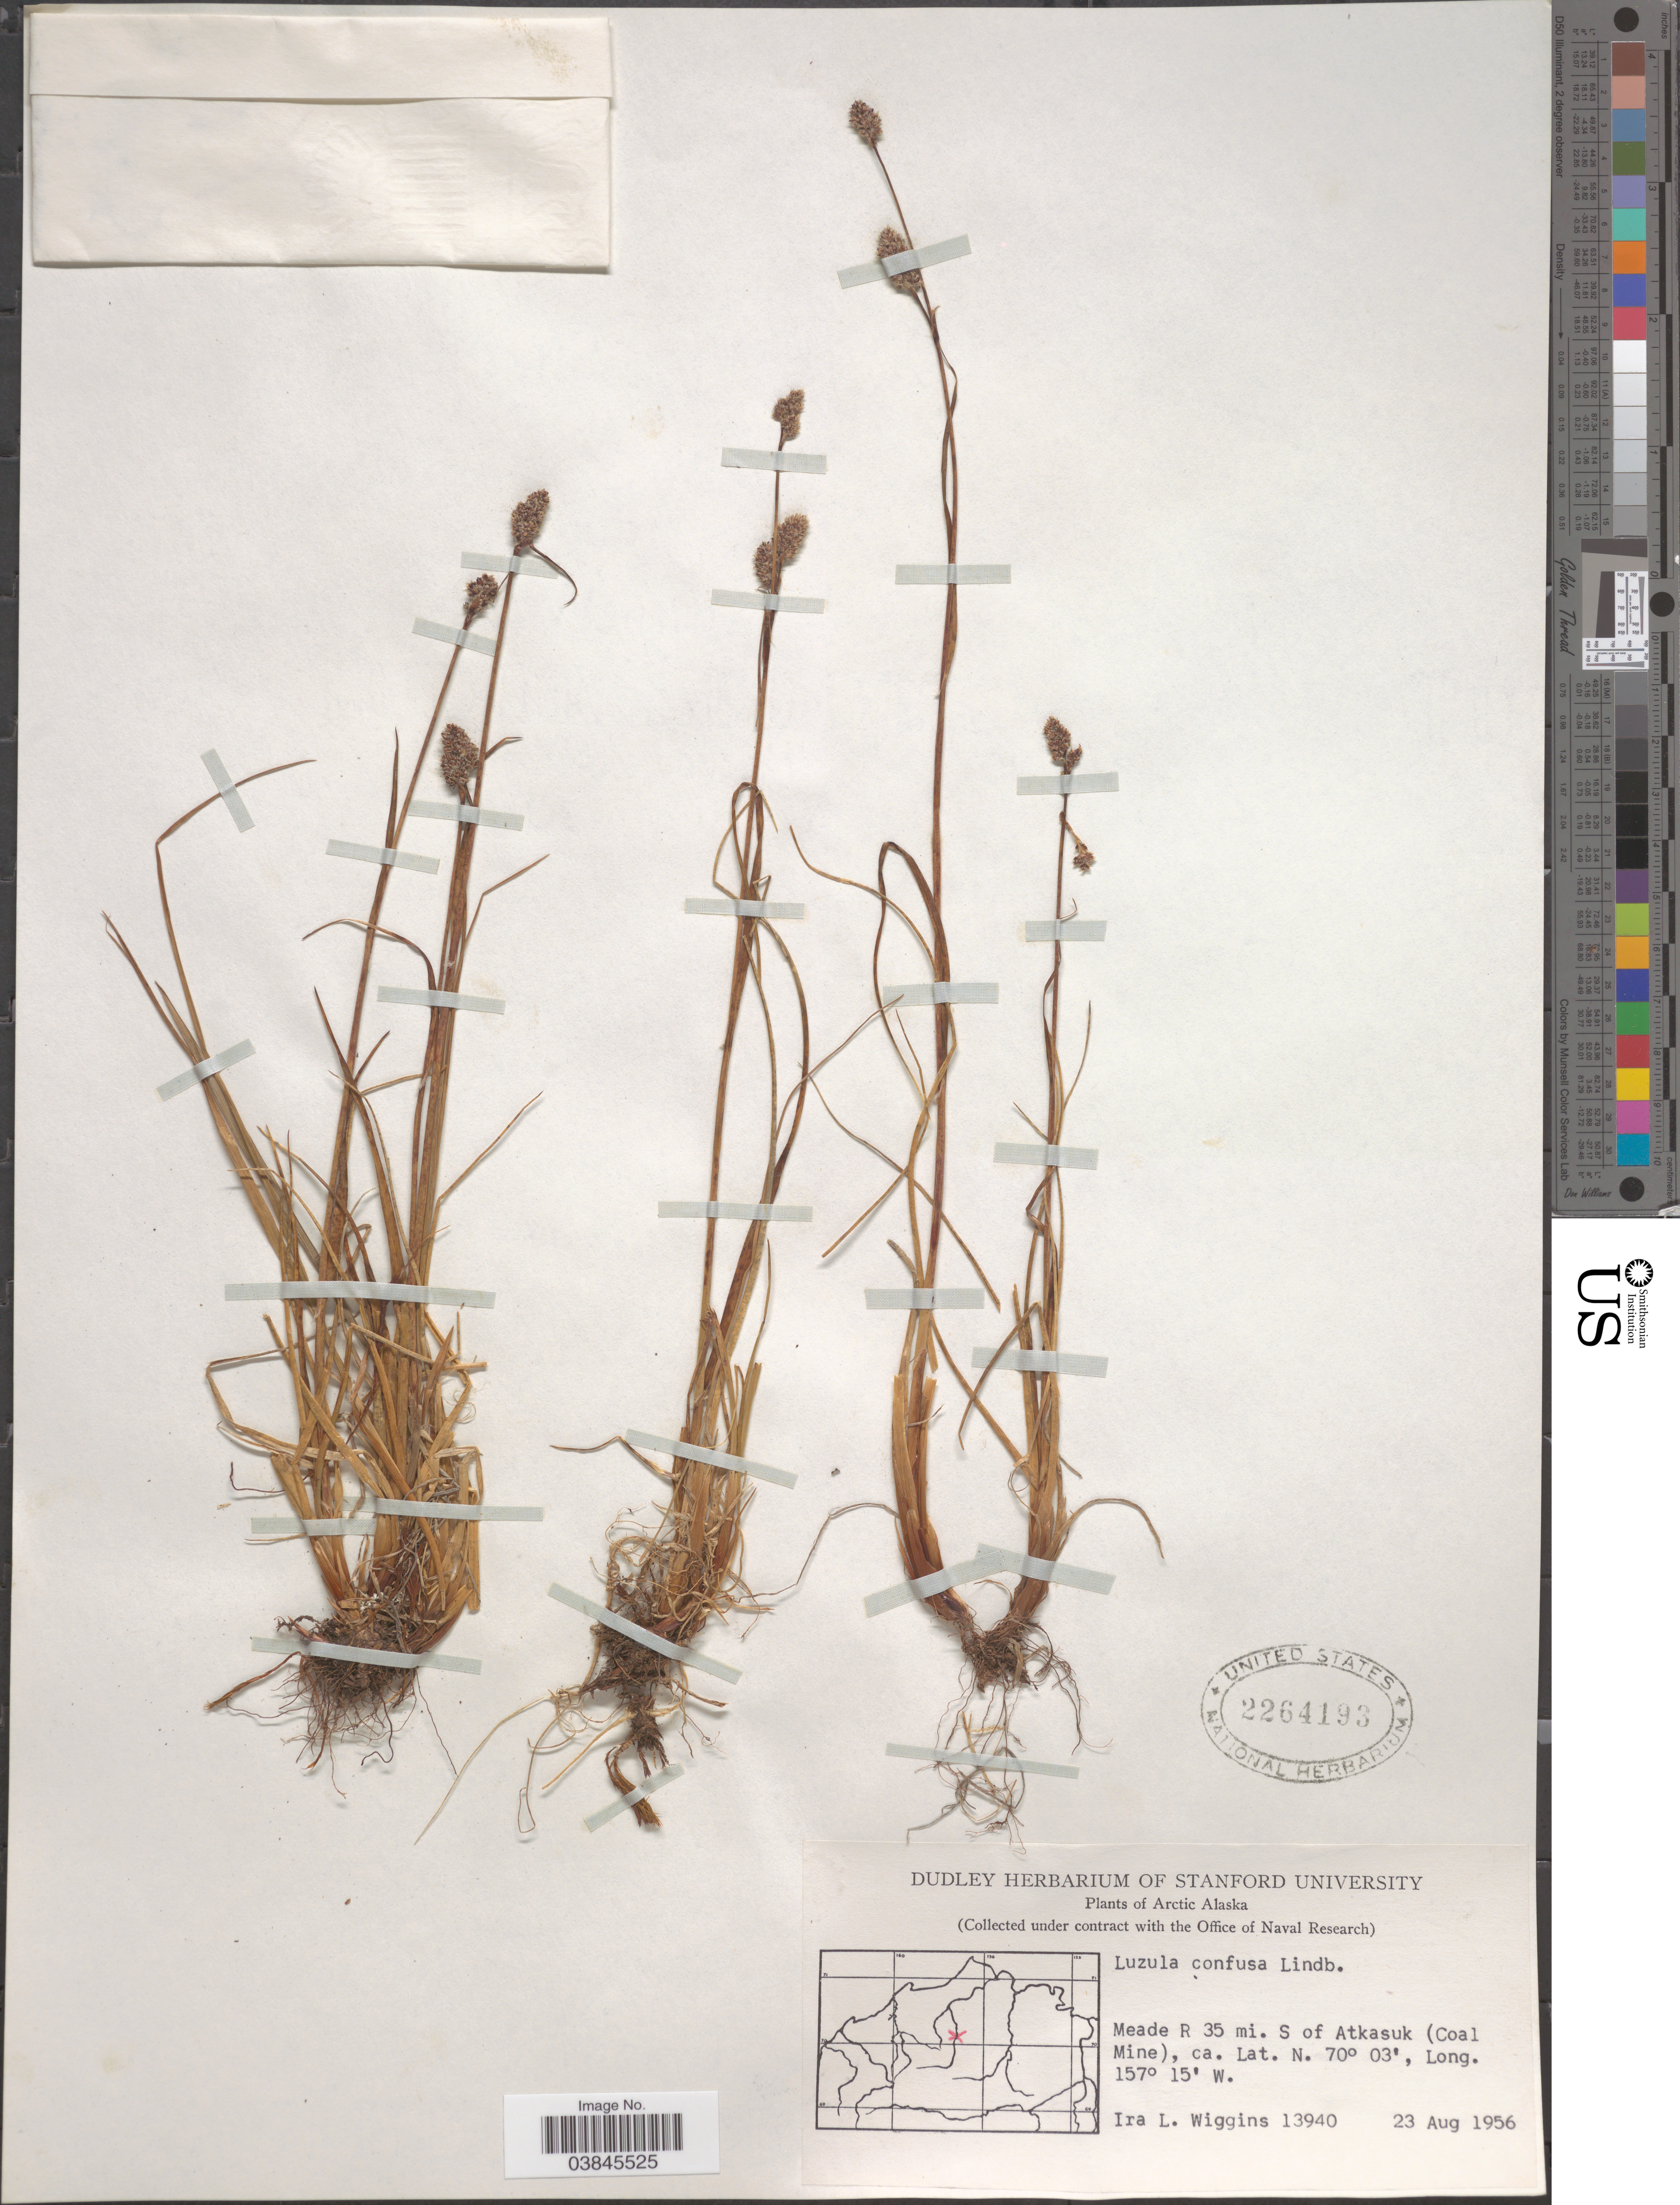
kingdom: Plantae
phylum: Tracheophyta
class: Liliopsida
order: Poales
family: Juncaceae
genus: Luzula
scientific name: Luzula confusa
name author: Lindeb.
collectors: I. L. Wiggins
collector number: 13940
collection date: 1956-08-23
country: United States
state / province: Alaska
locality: Arctic Alaska. Meade R 35 mi. S of Atkasuk (Coal Mine).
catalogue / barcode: US 2264193